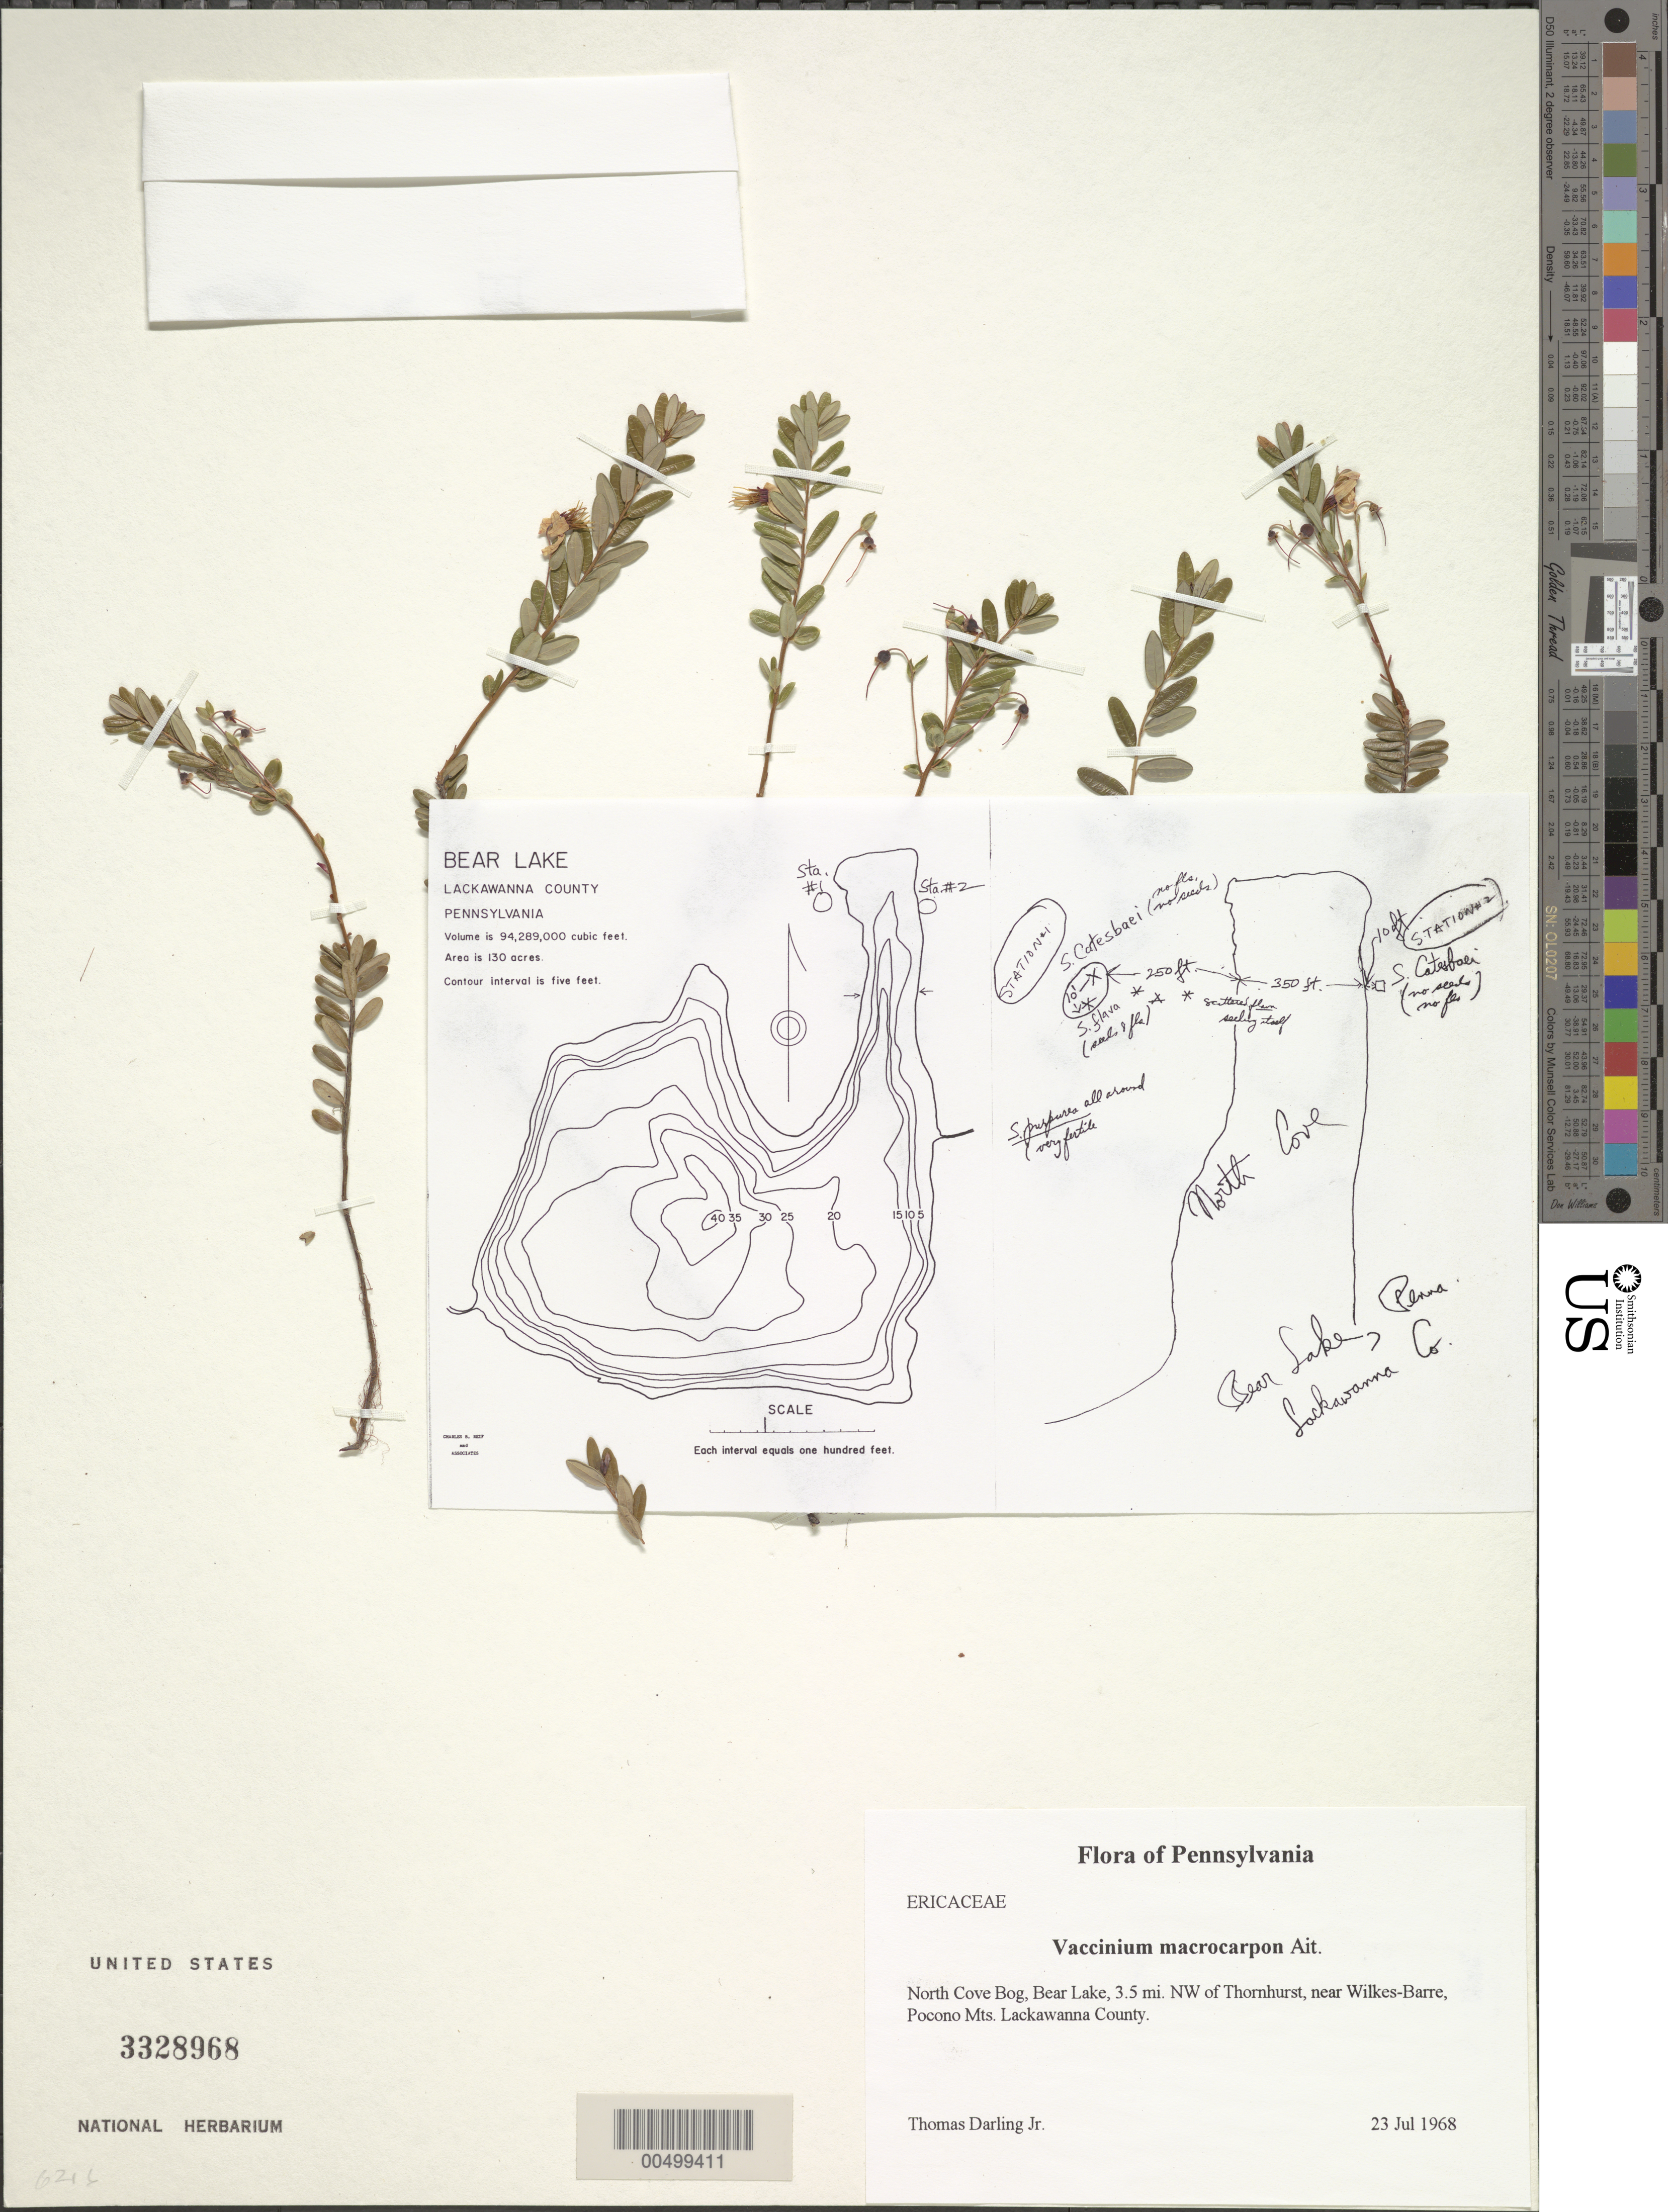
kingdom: Plantae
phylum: Tracheophyta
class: Magnoliopsida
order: Ericales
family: Ericaceae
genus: Vaccinium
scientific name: Vaccinium macrocarpon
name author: Aiton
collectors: T. Darling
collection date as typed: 23 Jul 1968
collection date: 1968-07-23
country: United States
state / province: Pennsylvania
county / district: Lackawanna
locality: North Cove Bog, Bear Lake, 3.5 mi. NW of Thornhurst, near Wilkes-Barre, Pocono Mts.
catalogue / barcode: US 3328968